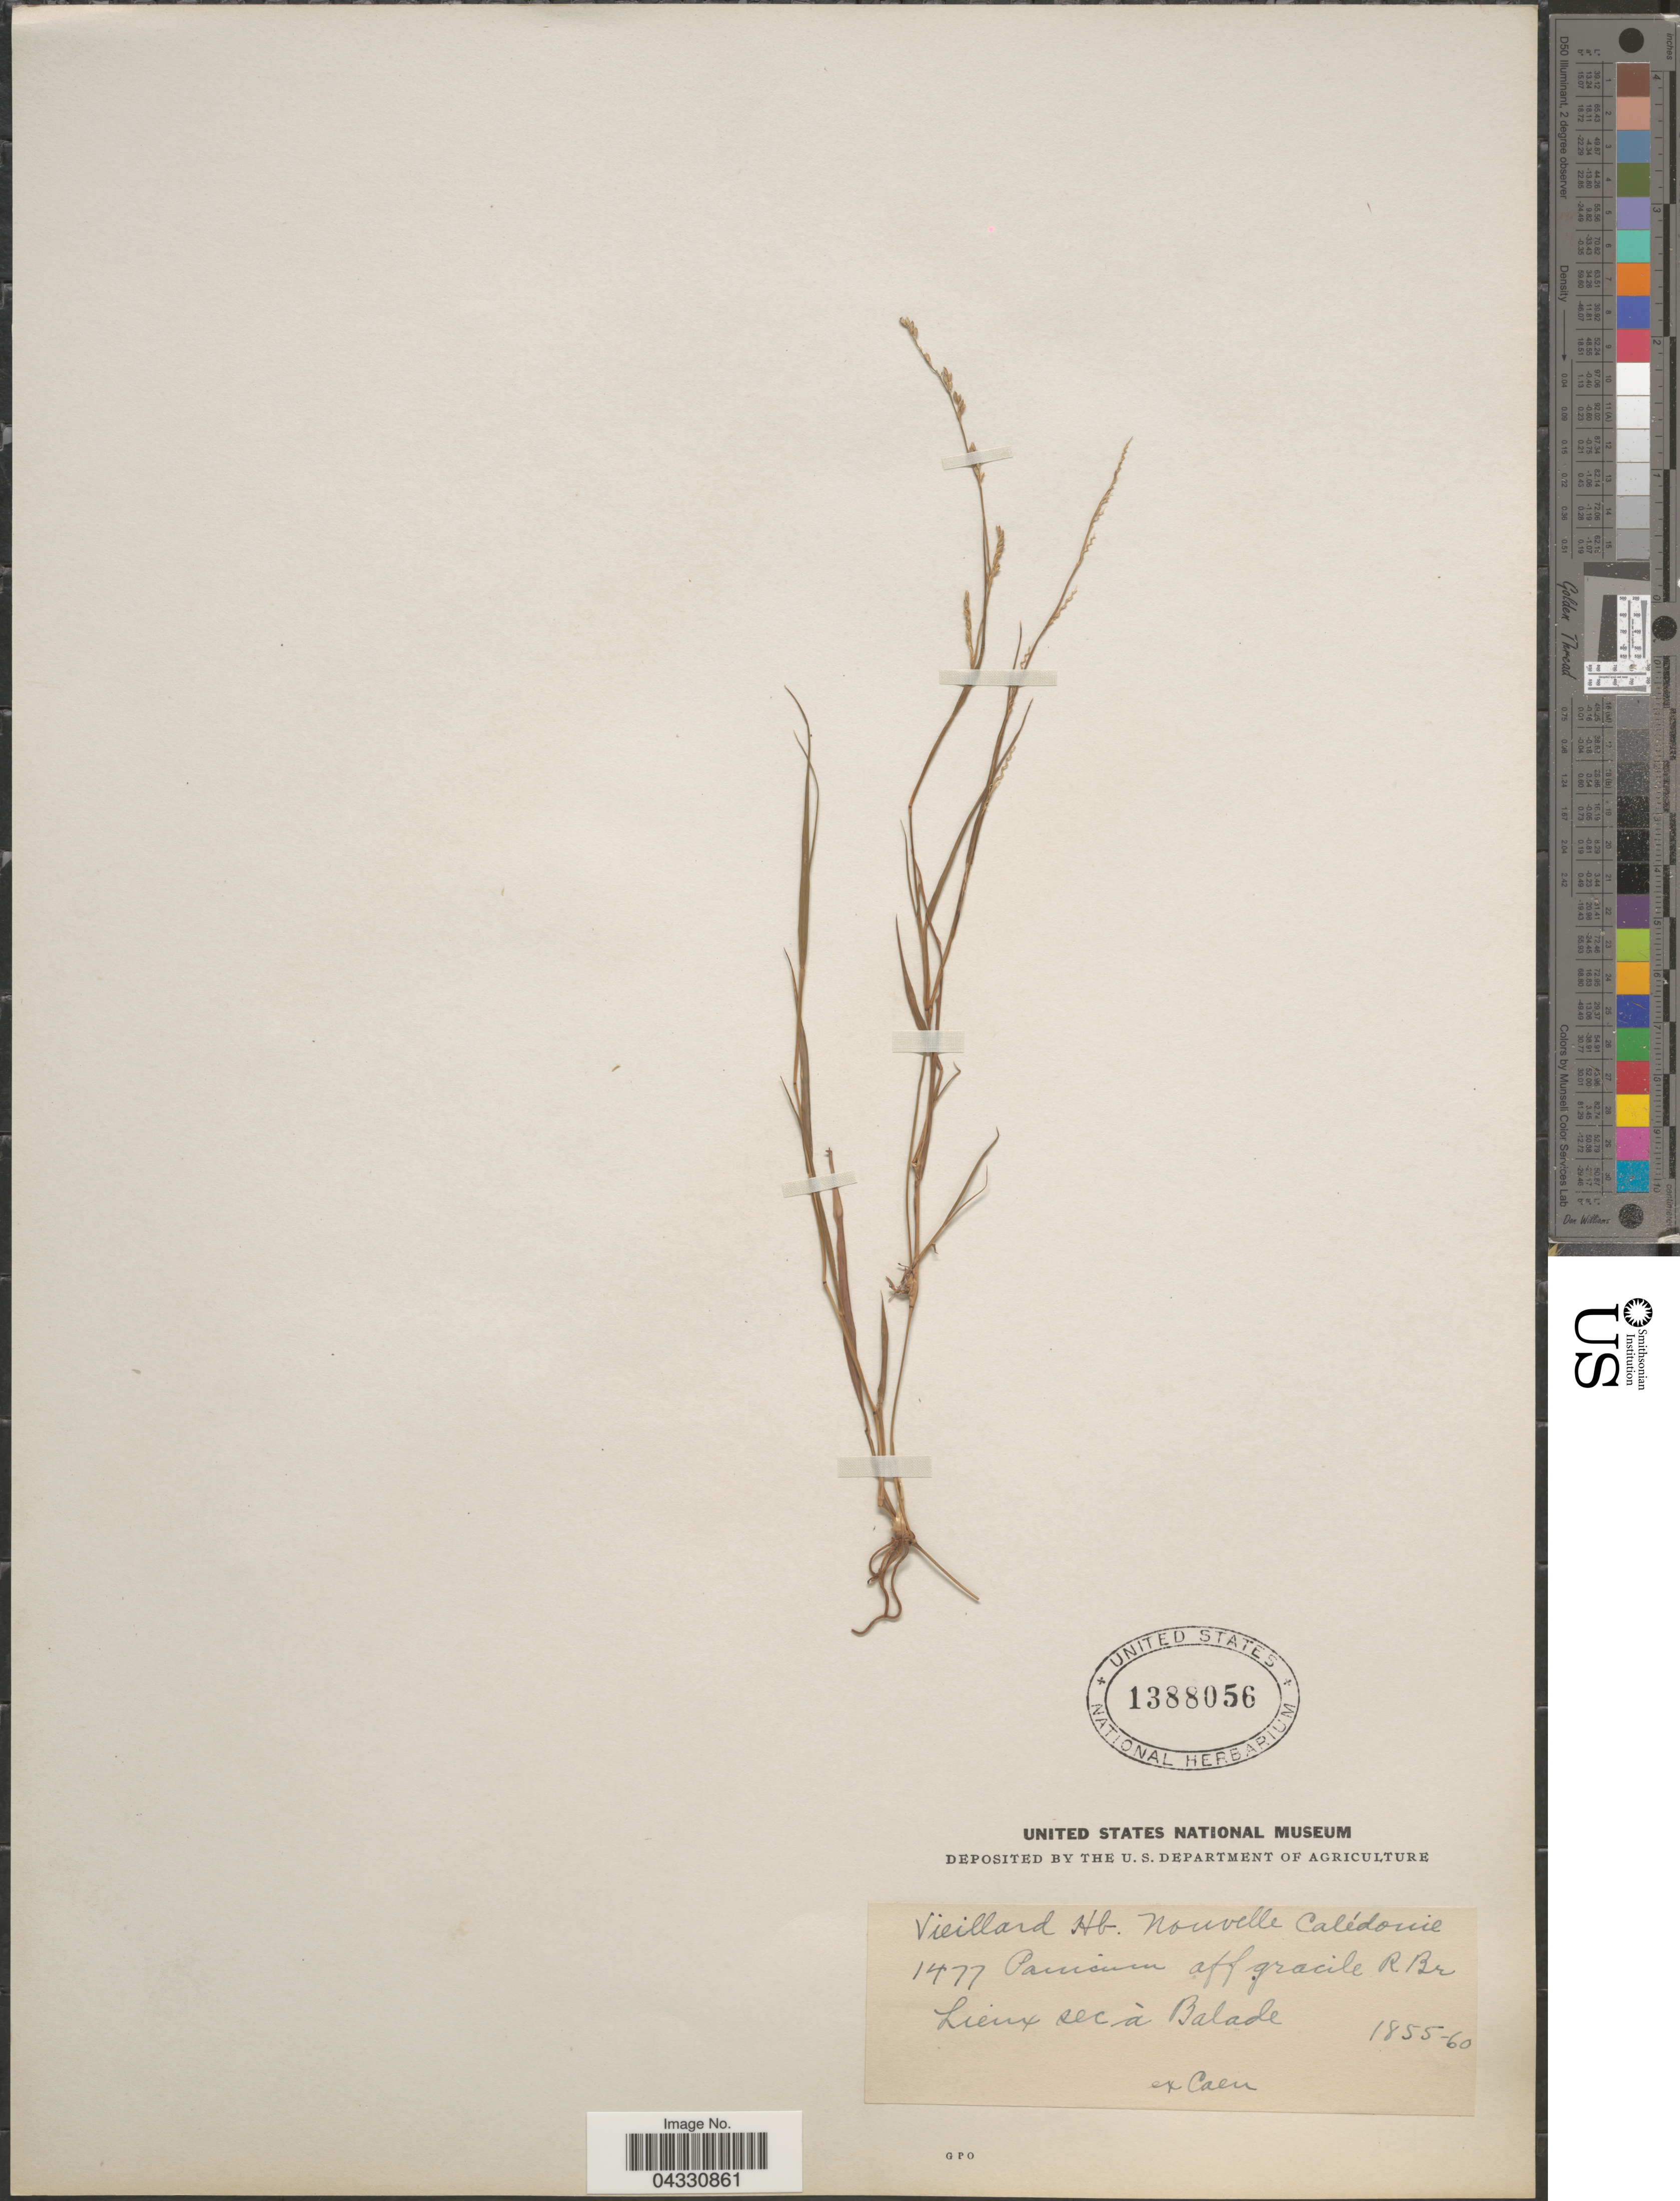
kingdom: Plantae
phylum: Tracheophyta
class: Liliopsida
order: Poales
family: Poaceae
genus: Setaria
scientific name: Setaria flavida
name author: (Retz.) Veldkamp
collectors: ex herb. Vieillard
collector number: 1477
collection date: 1855/1860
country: New Caledonia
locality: Nouvelle Calédonie. Lieux sec à Balade.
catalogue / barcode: US 1388056